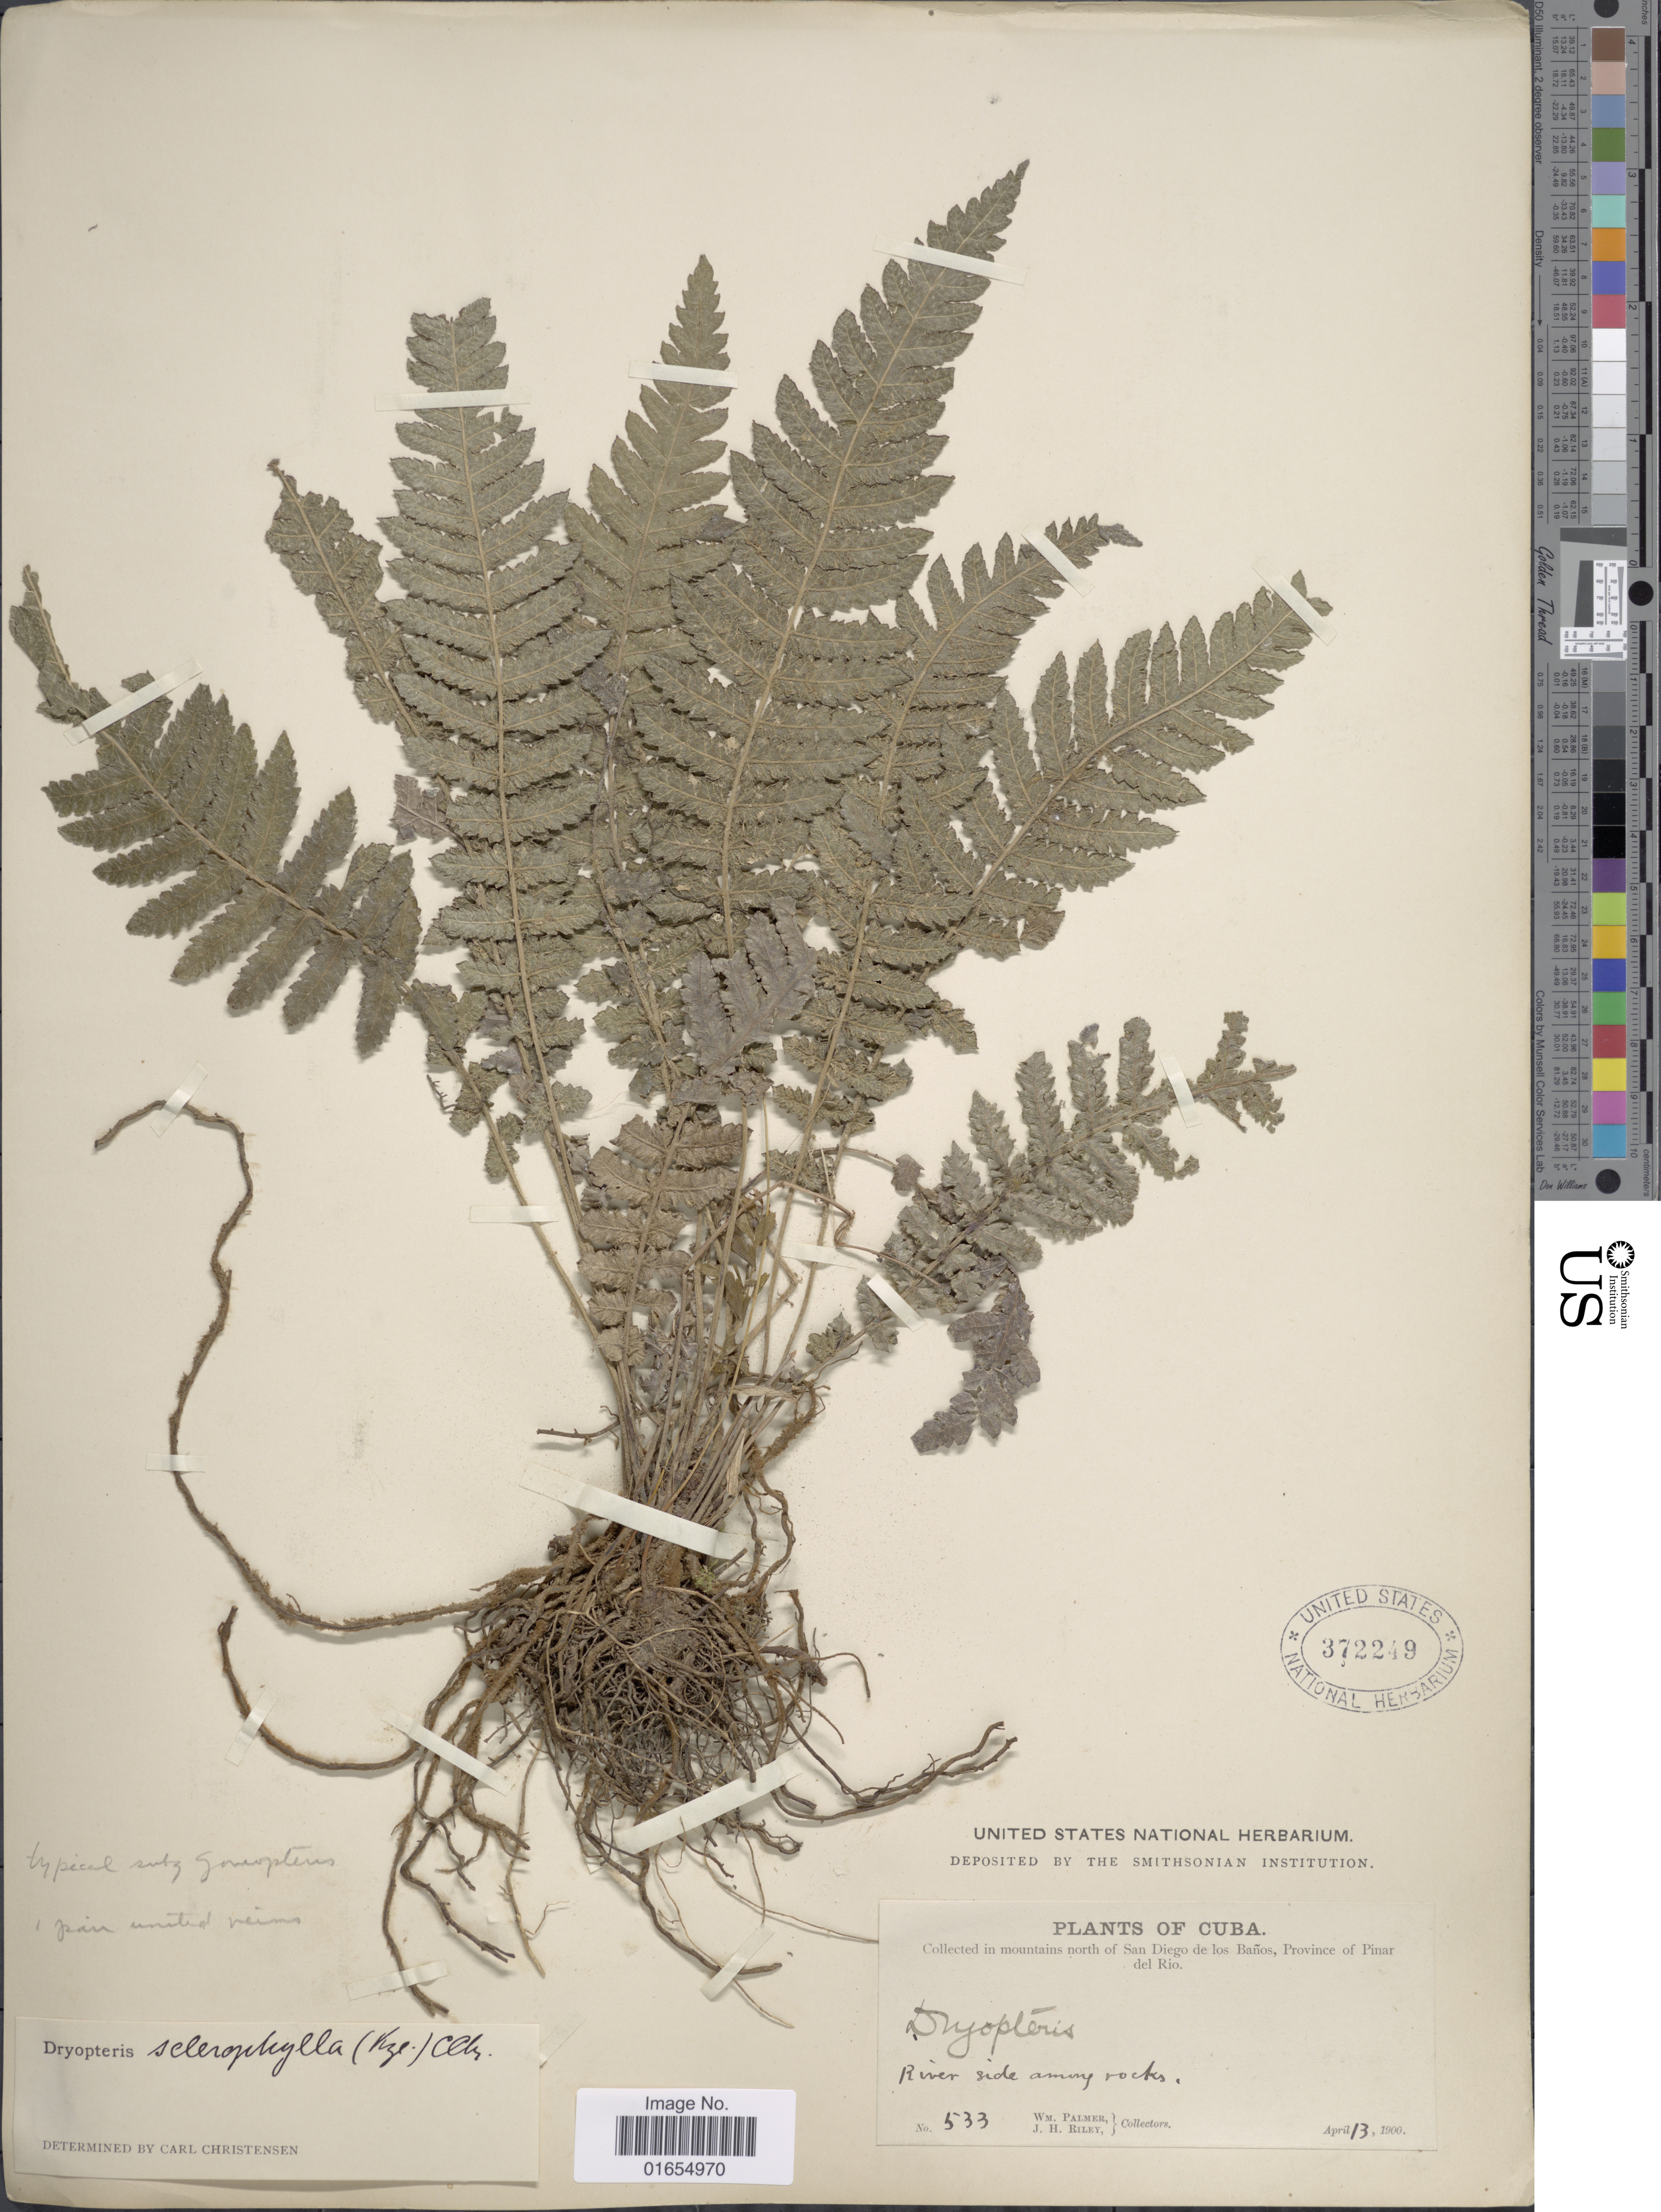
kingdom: Plantae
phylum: Tracheophyta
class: Polypodiopsida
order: Polypodiales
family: Thelypteridaceae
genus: Goniopteris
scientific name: Goniopteris sclerophylla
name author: (Poepp.) C.V. Morton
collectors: W. Palmer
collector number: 533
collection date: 1900-04-13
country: Cuba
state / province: Pinar del Río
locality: In mountains north of San Diego de los Banos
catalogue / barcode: US 372249